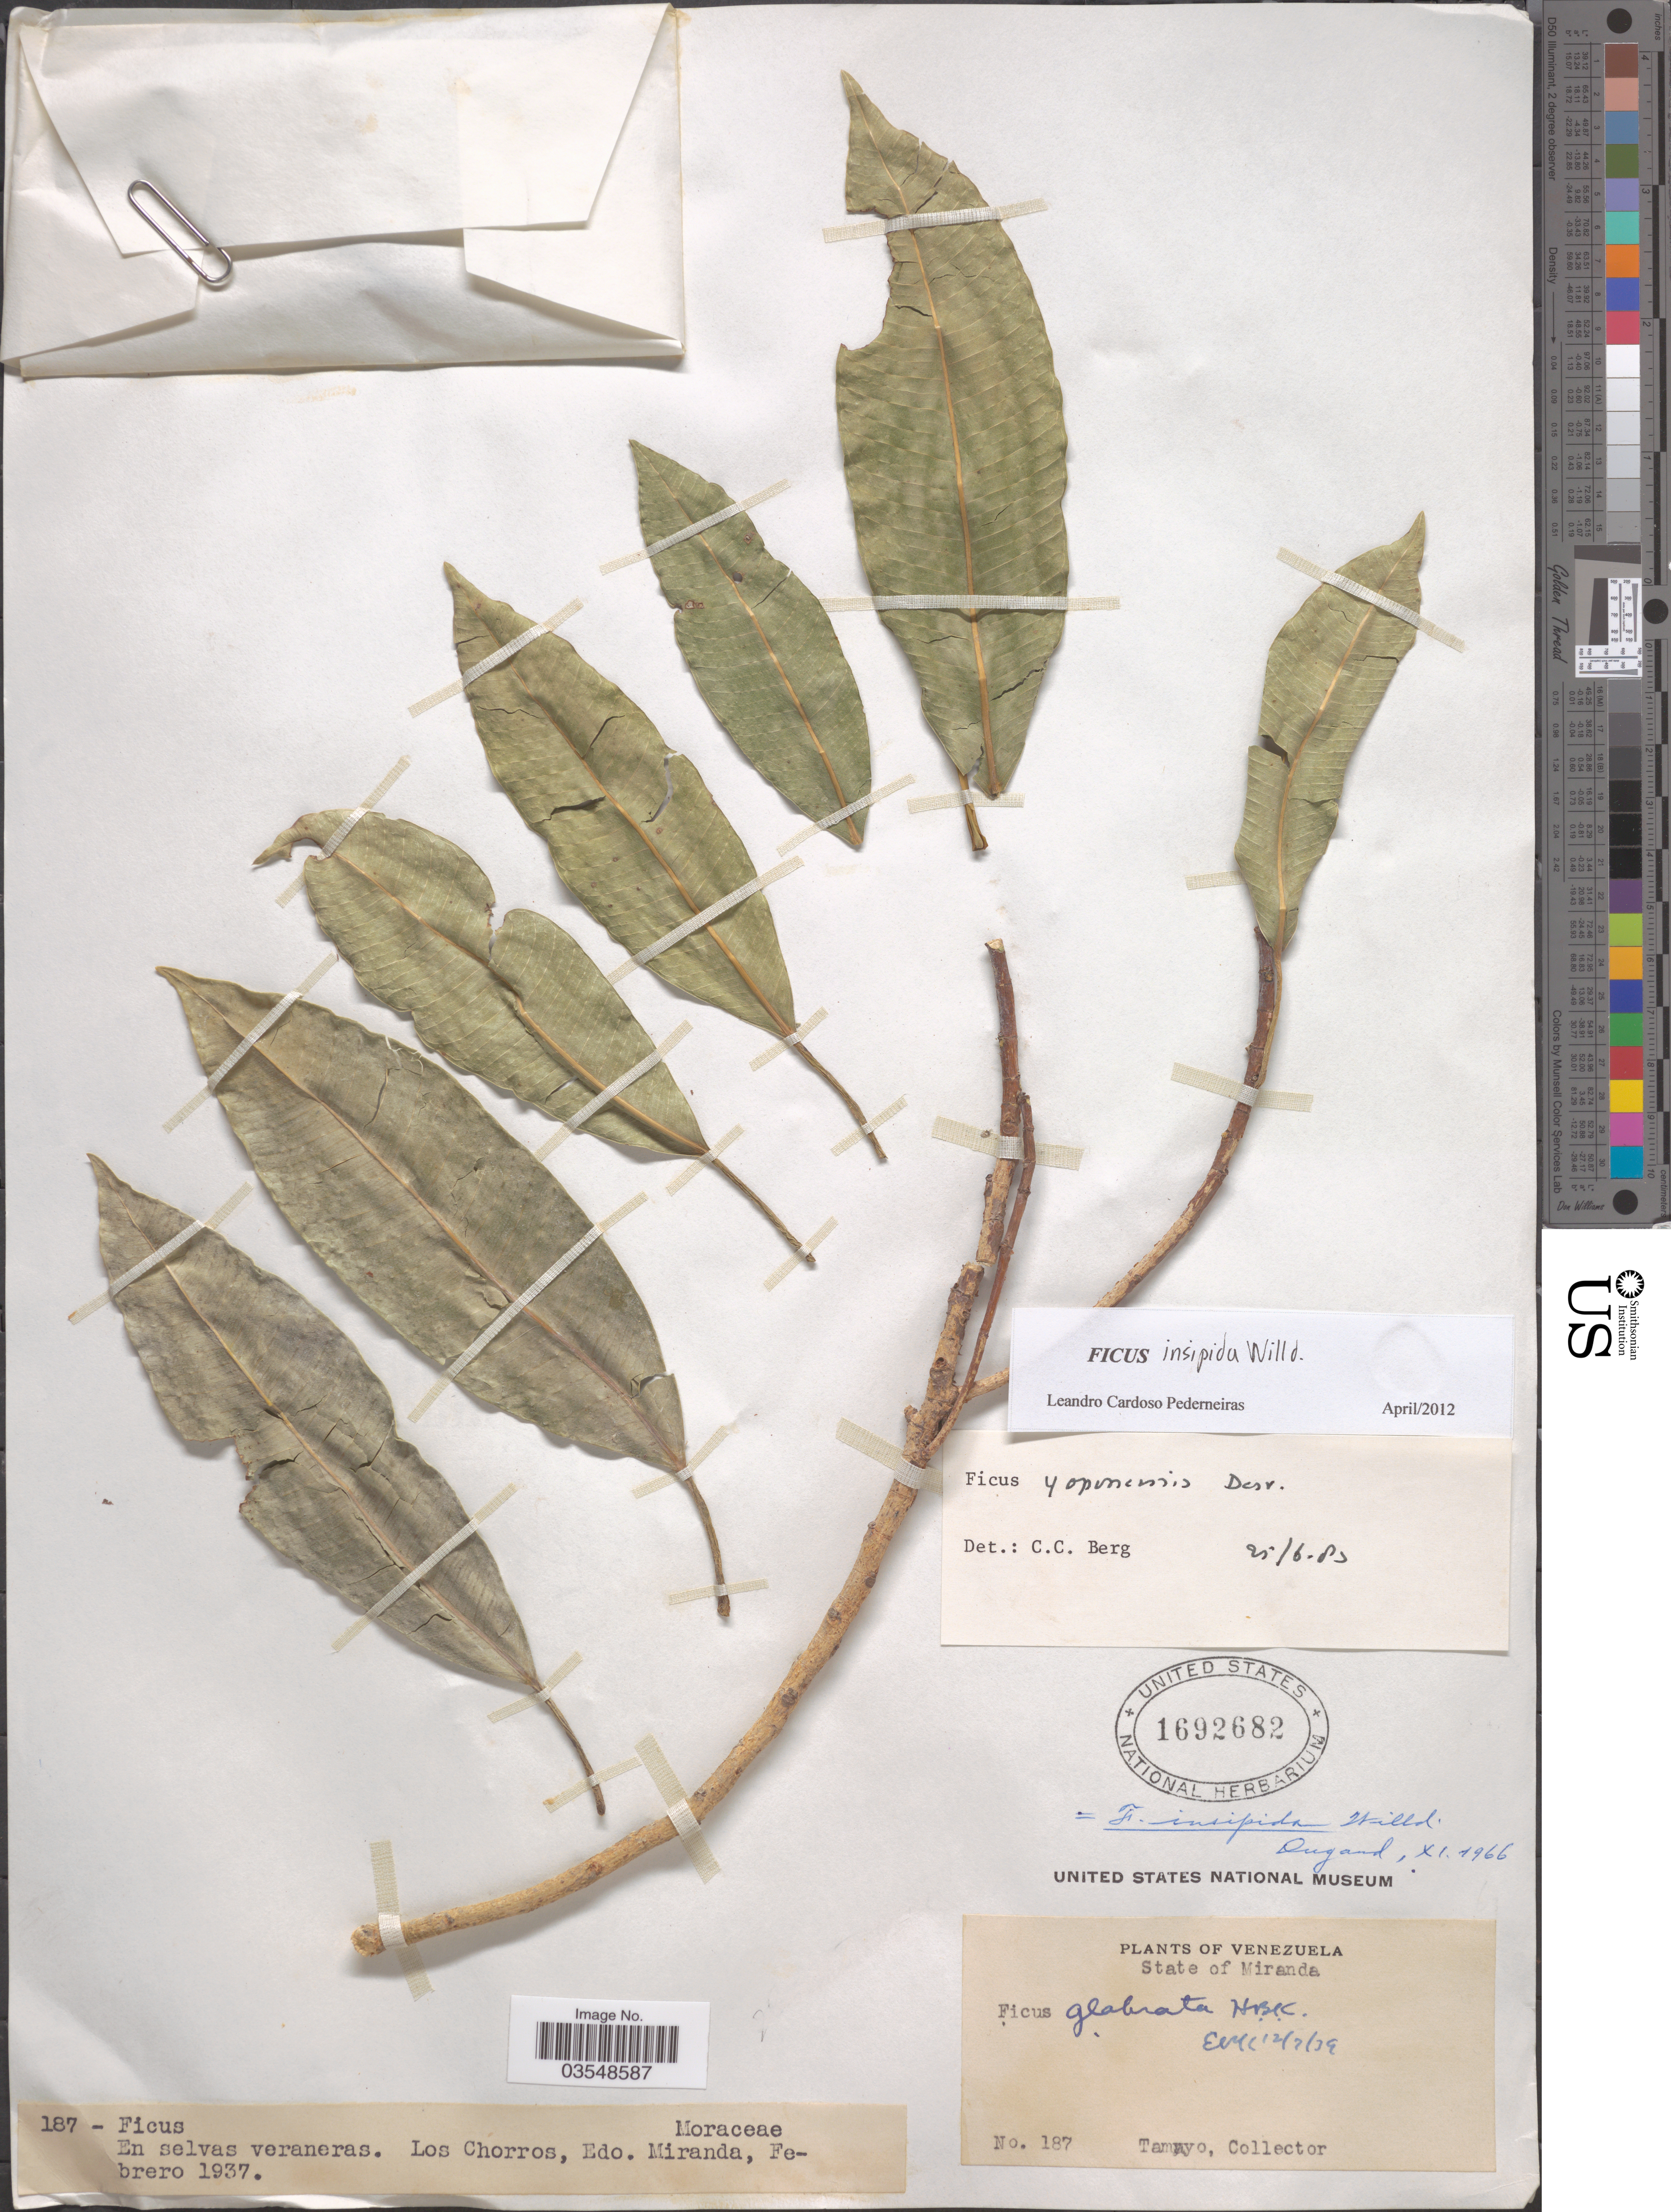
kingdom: Plantae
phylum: Tracheophyta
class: Magnoliopsida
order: Rosales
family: Moraceae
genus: Ficus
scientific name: Ficus insipida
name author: Willd.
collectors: -. Tamayo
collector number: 187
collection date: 1937-02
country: Venezuela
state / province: Miranda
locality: En selvas veraneras. Los Chorros.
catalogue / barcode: US 1692682